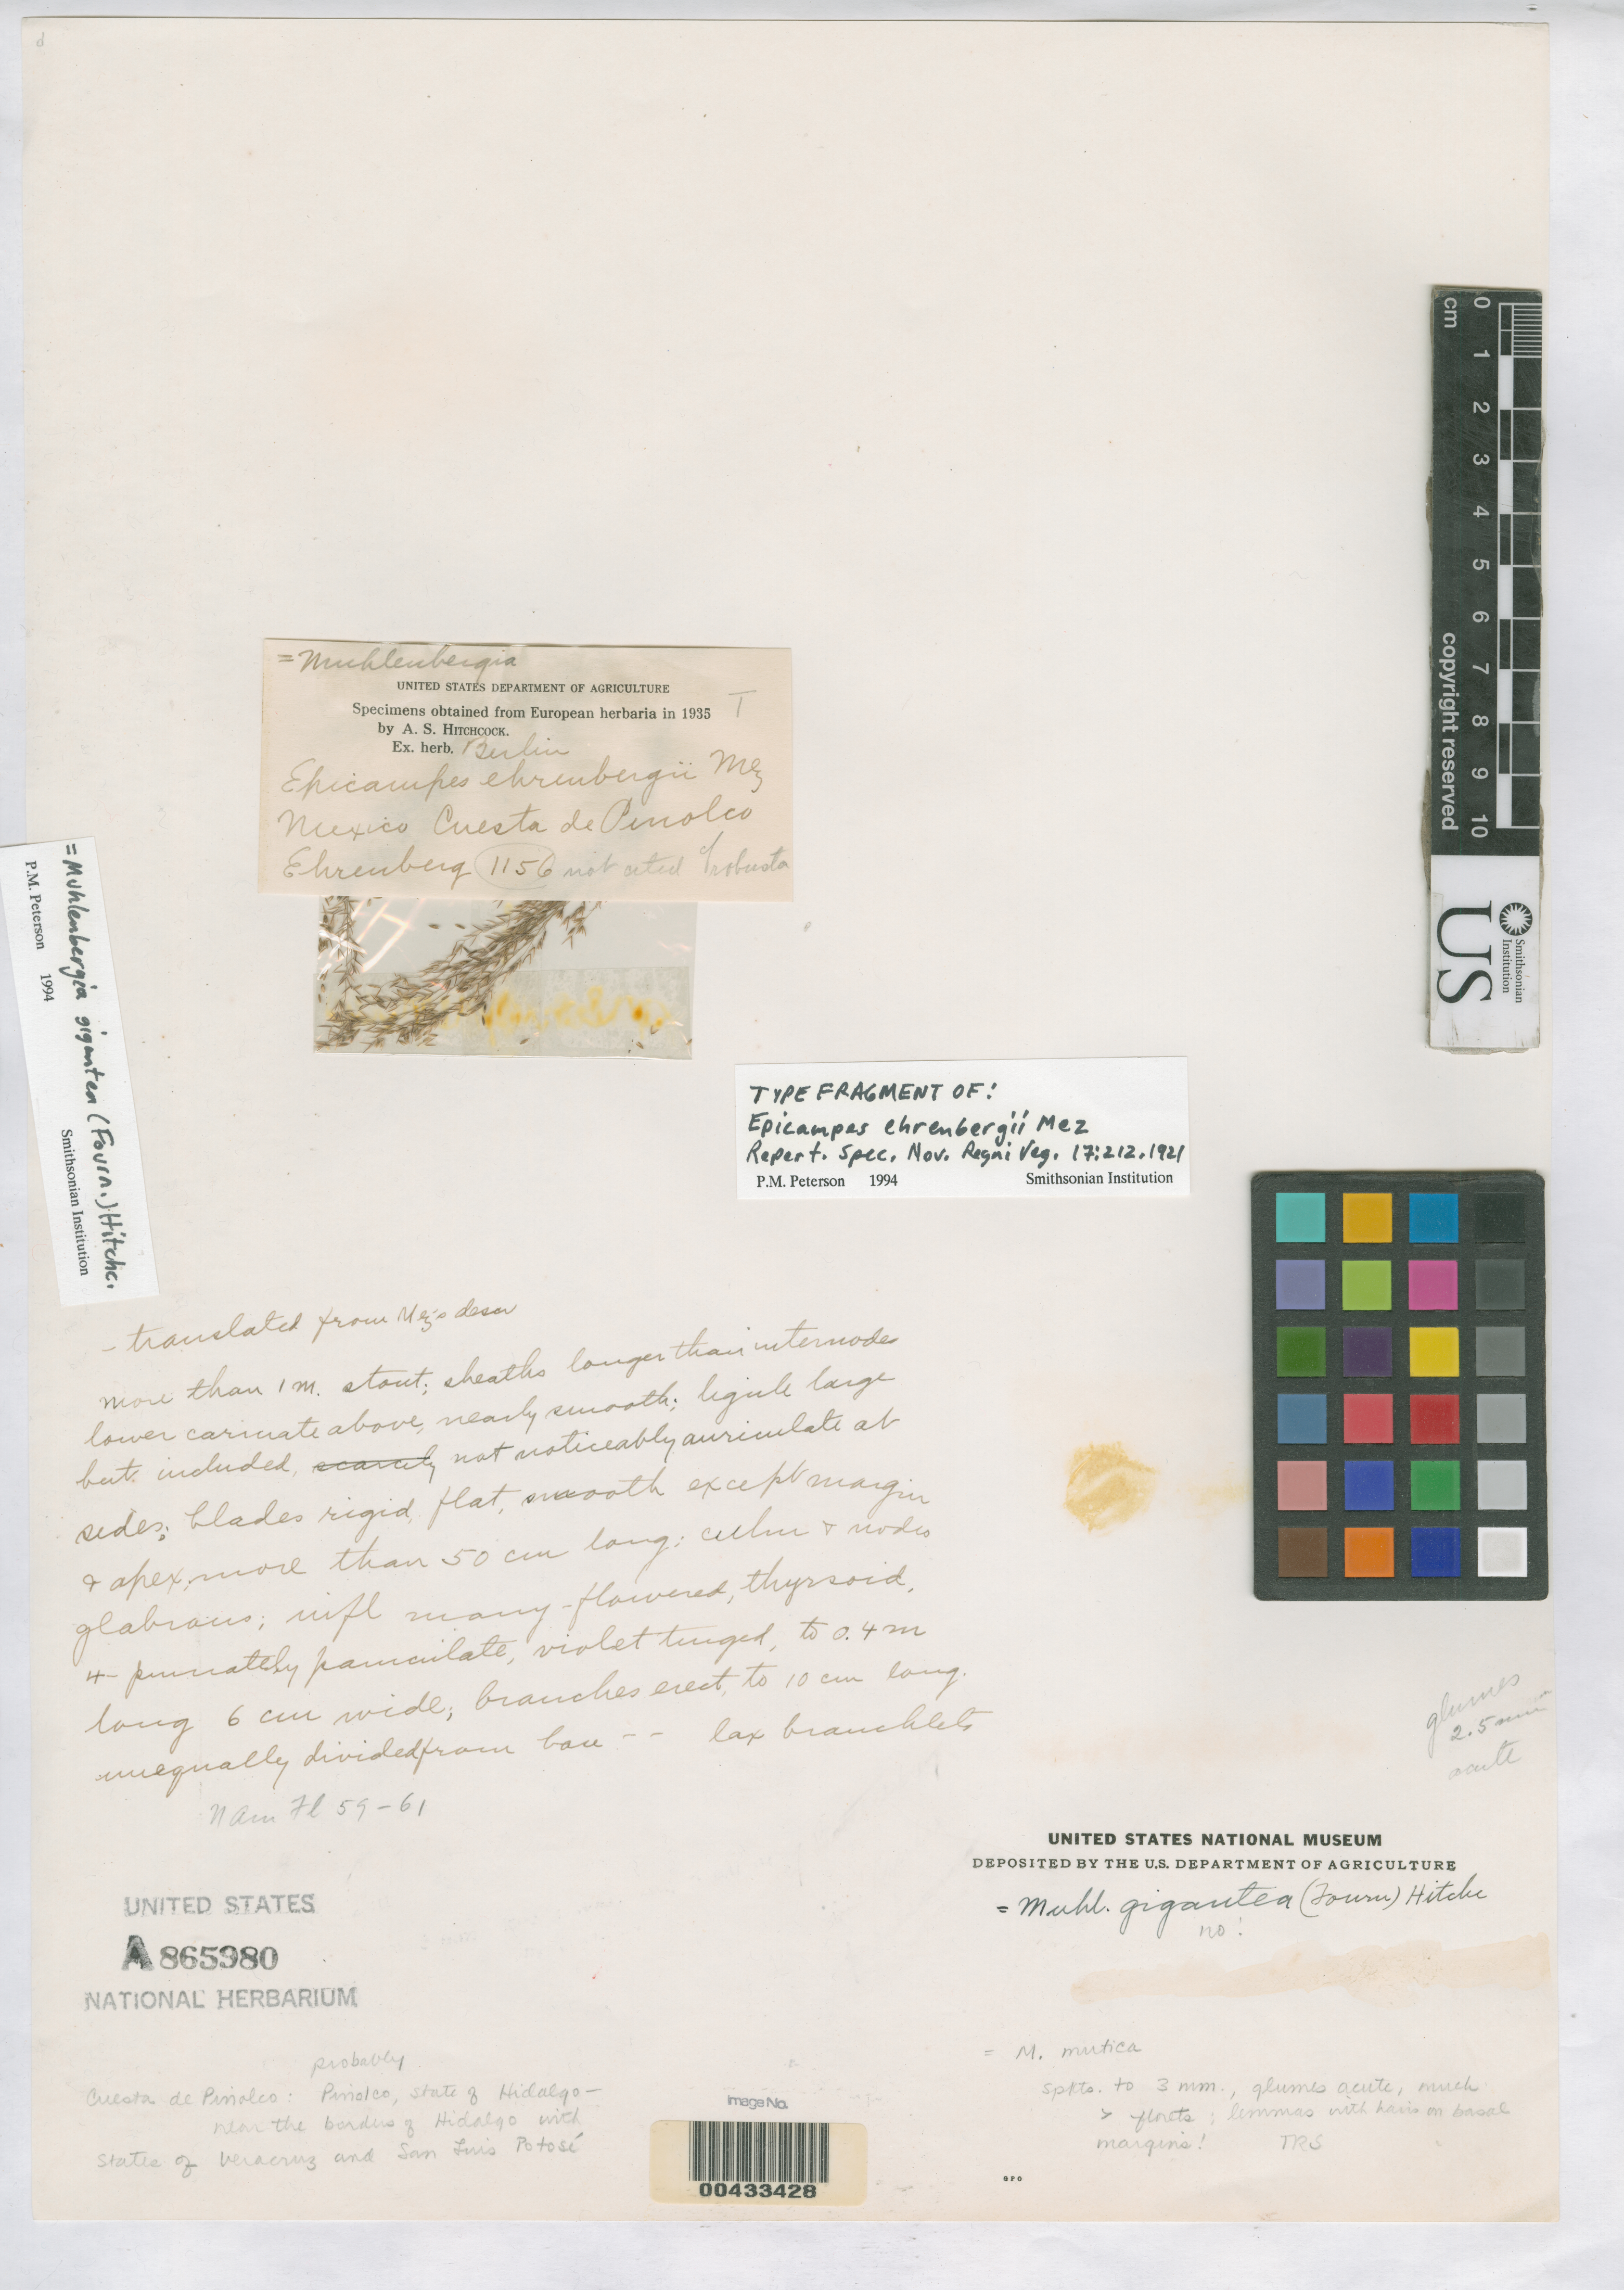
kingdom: Plantae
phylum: Tracheophyta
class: Liliopsida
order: Poales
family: Poaceae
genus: Epicampes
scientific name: Epicampes ehrenbergii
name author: Mez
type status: Type Fragment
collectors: C. Ehrenberg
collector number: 1156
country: Mexico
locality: Cuesta del Pinolco.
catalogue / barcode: US 865980A